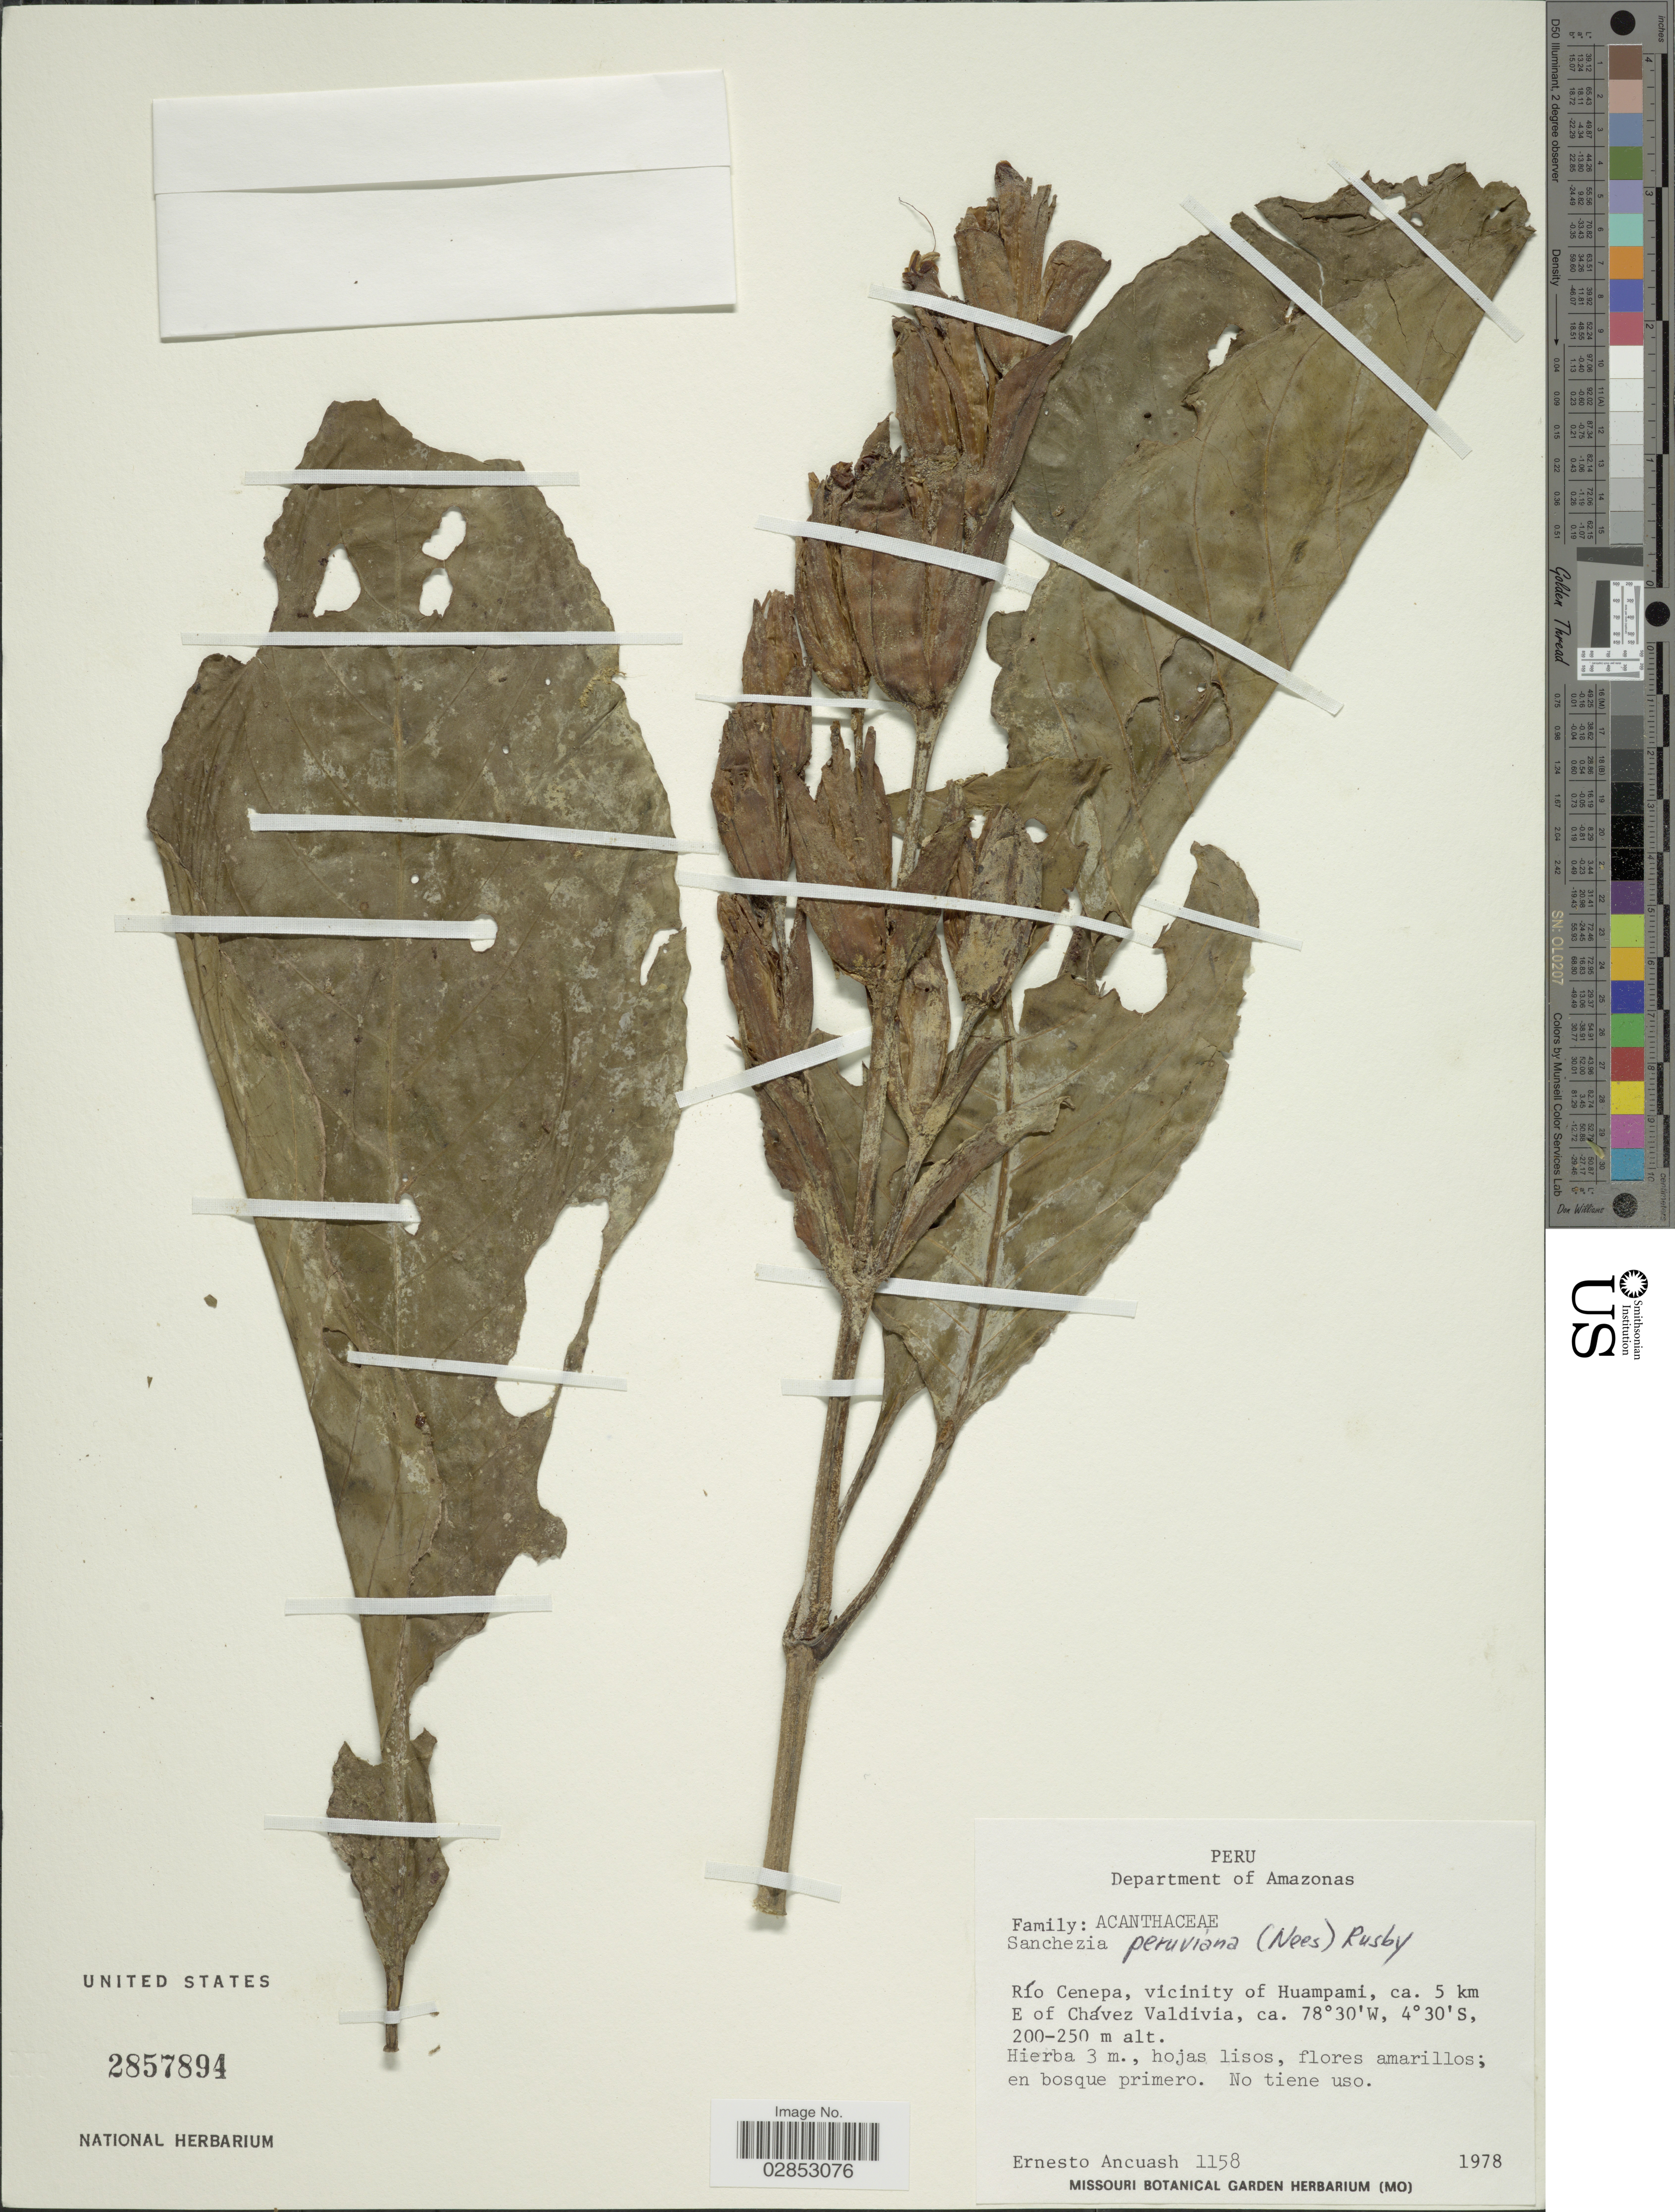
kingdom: Plantae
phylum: Tracheophyta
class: Magnoliopsida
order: Lamiales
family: Acanthaceae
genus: Sanchezia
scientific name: Sanchezia oblonga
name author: Ruiz & Pav.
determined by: Azevedo, Igor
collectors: E. Ancuash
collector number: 1158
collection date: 1978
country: Peru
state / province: Amazonas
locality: Department of Amazonas, Río Cenepa, vicinity of Huampami, ca. 5 km E of Chávez Valdivia.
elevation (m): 200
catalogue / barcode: US 2857894